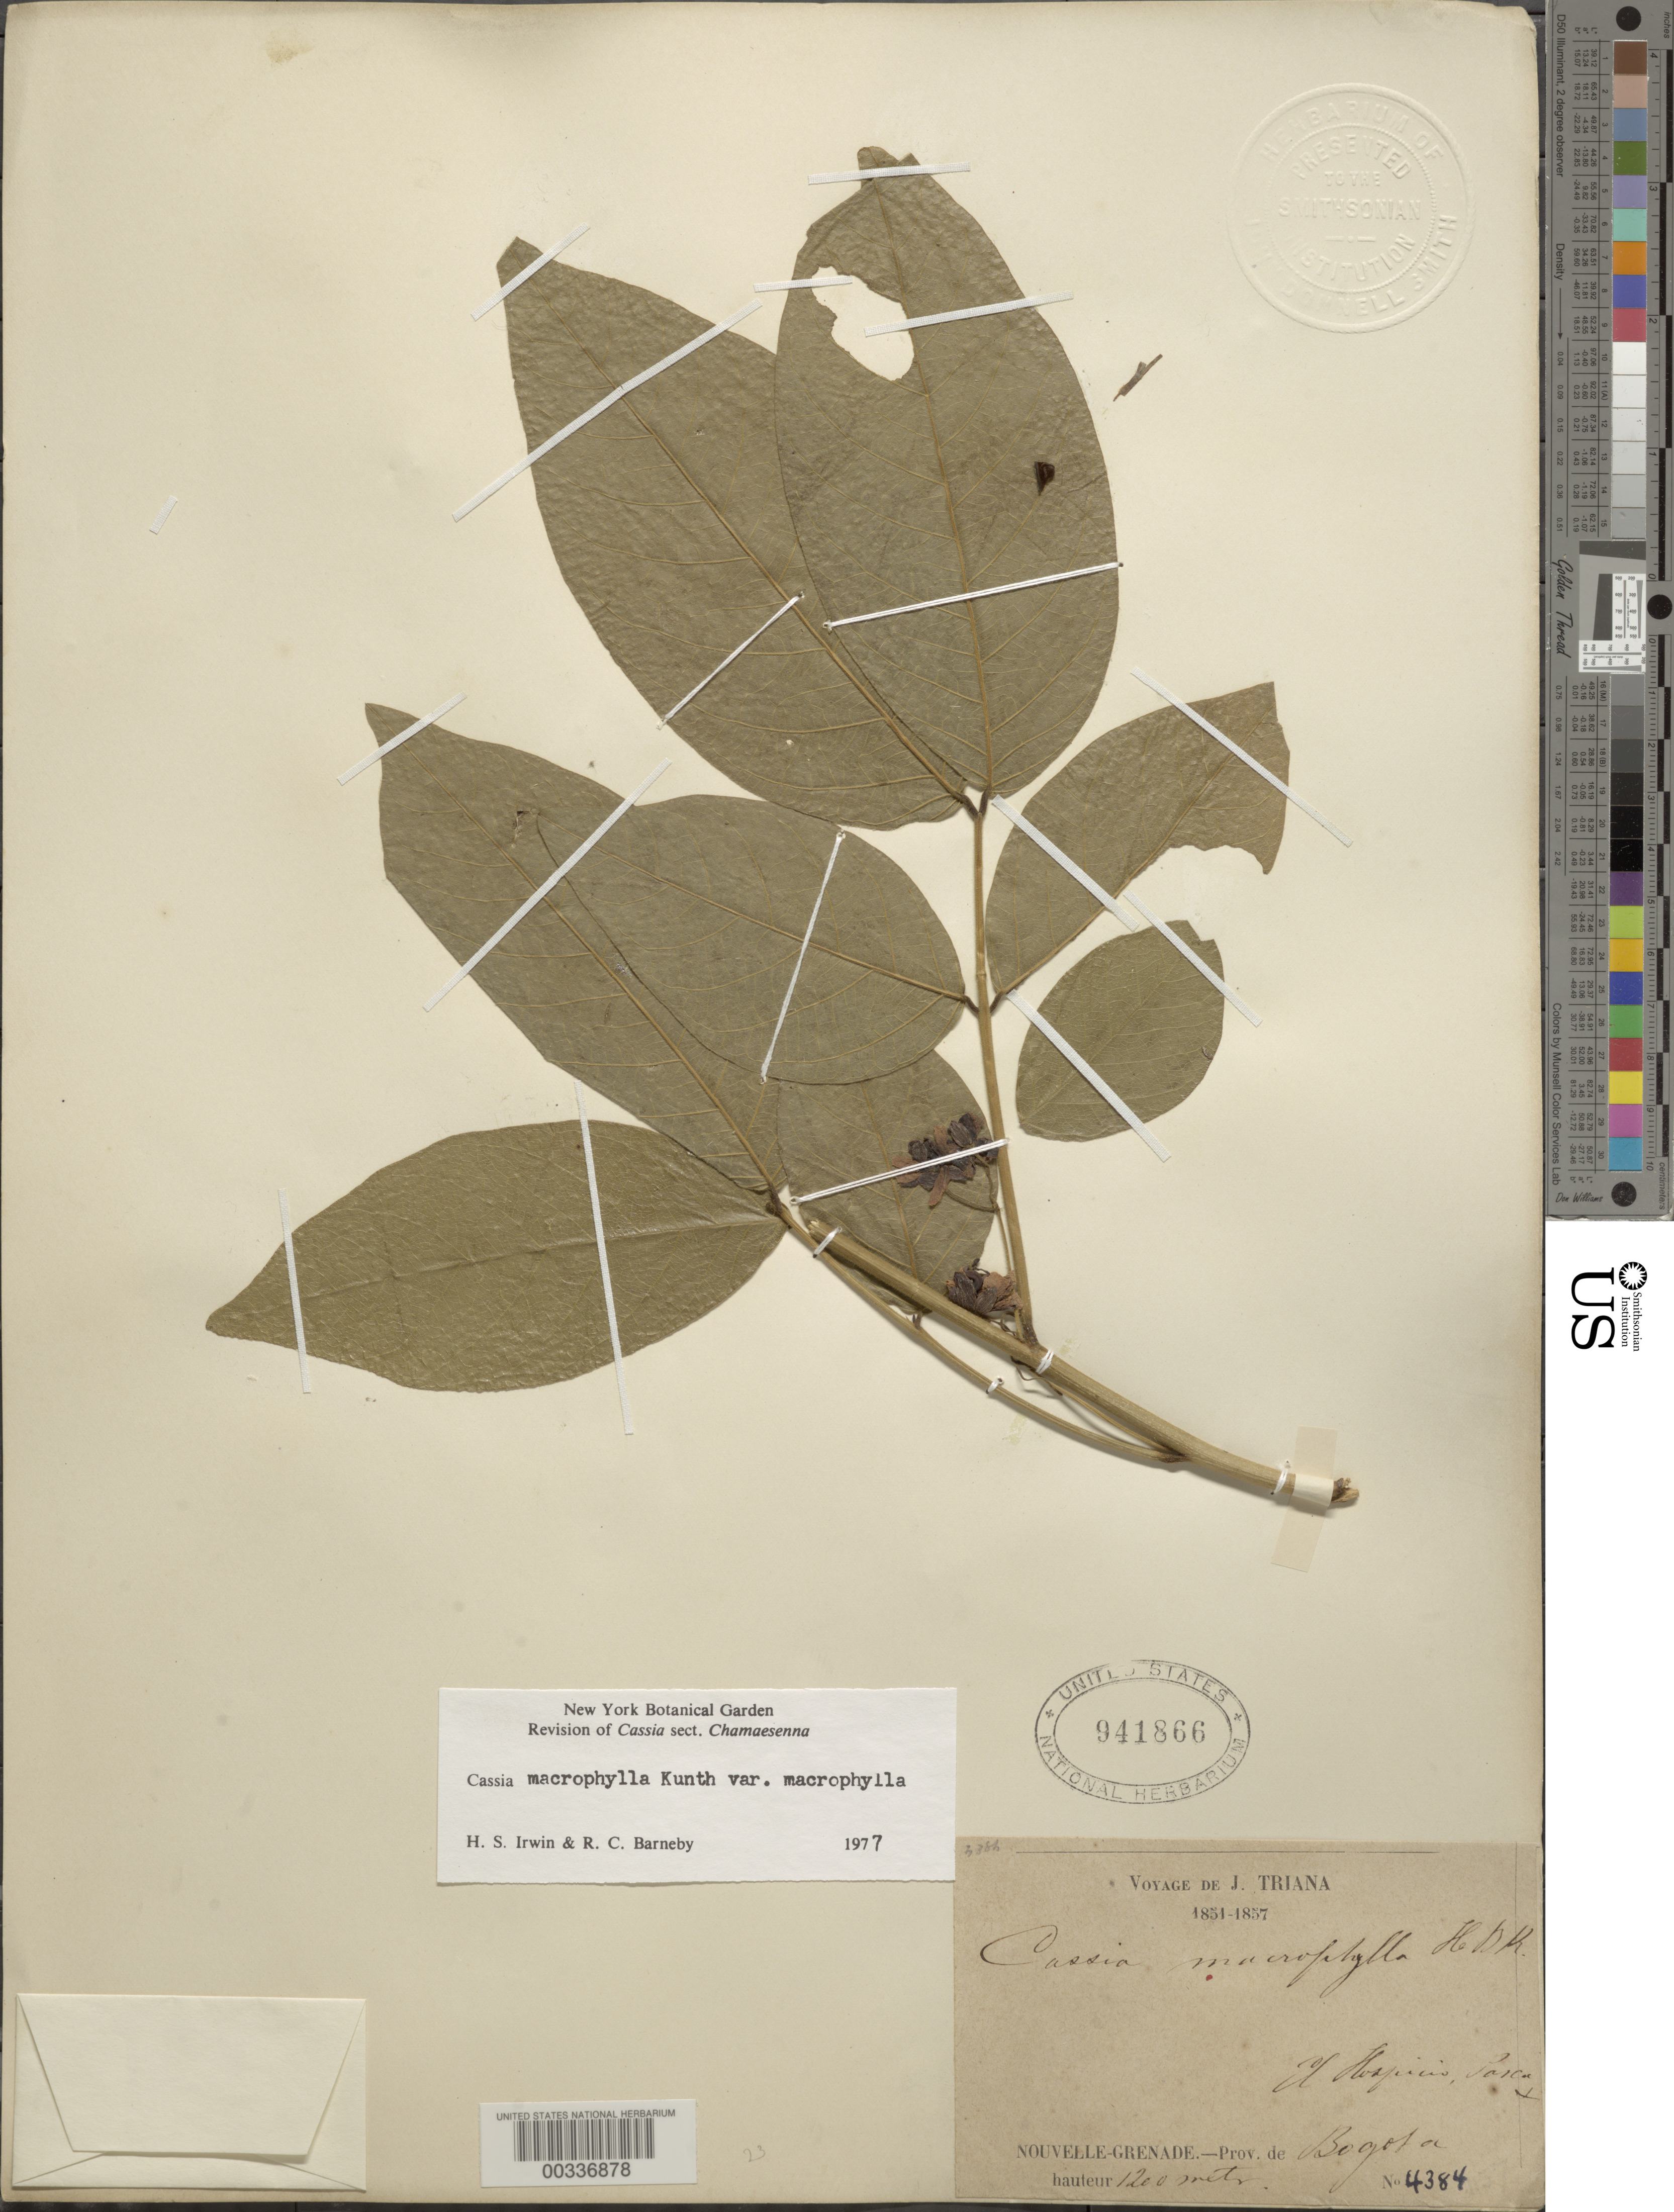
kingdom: Plantae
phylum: Tracheophyta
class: Magnoliopsida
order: Fabales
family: Fabaceae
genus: Senna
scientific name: Senna macrophylla var. macrophylla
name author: (Kunth) H.S. Irwin & Barneby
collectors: J. J. Triana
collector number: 4384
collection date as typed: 1851 to -- -- 1857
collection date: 1851/1857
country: Colombia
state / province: Bogota D.C. / Cundinamarca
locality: Bogota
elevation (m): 1200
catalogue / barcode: US 941866